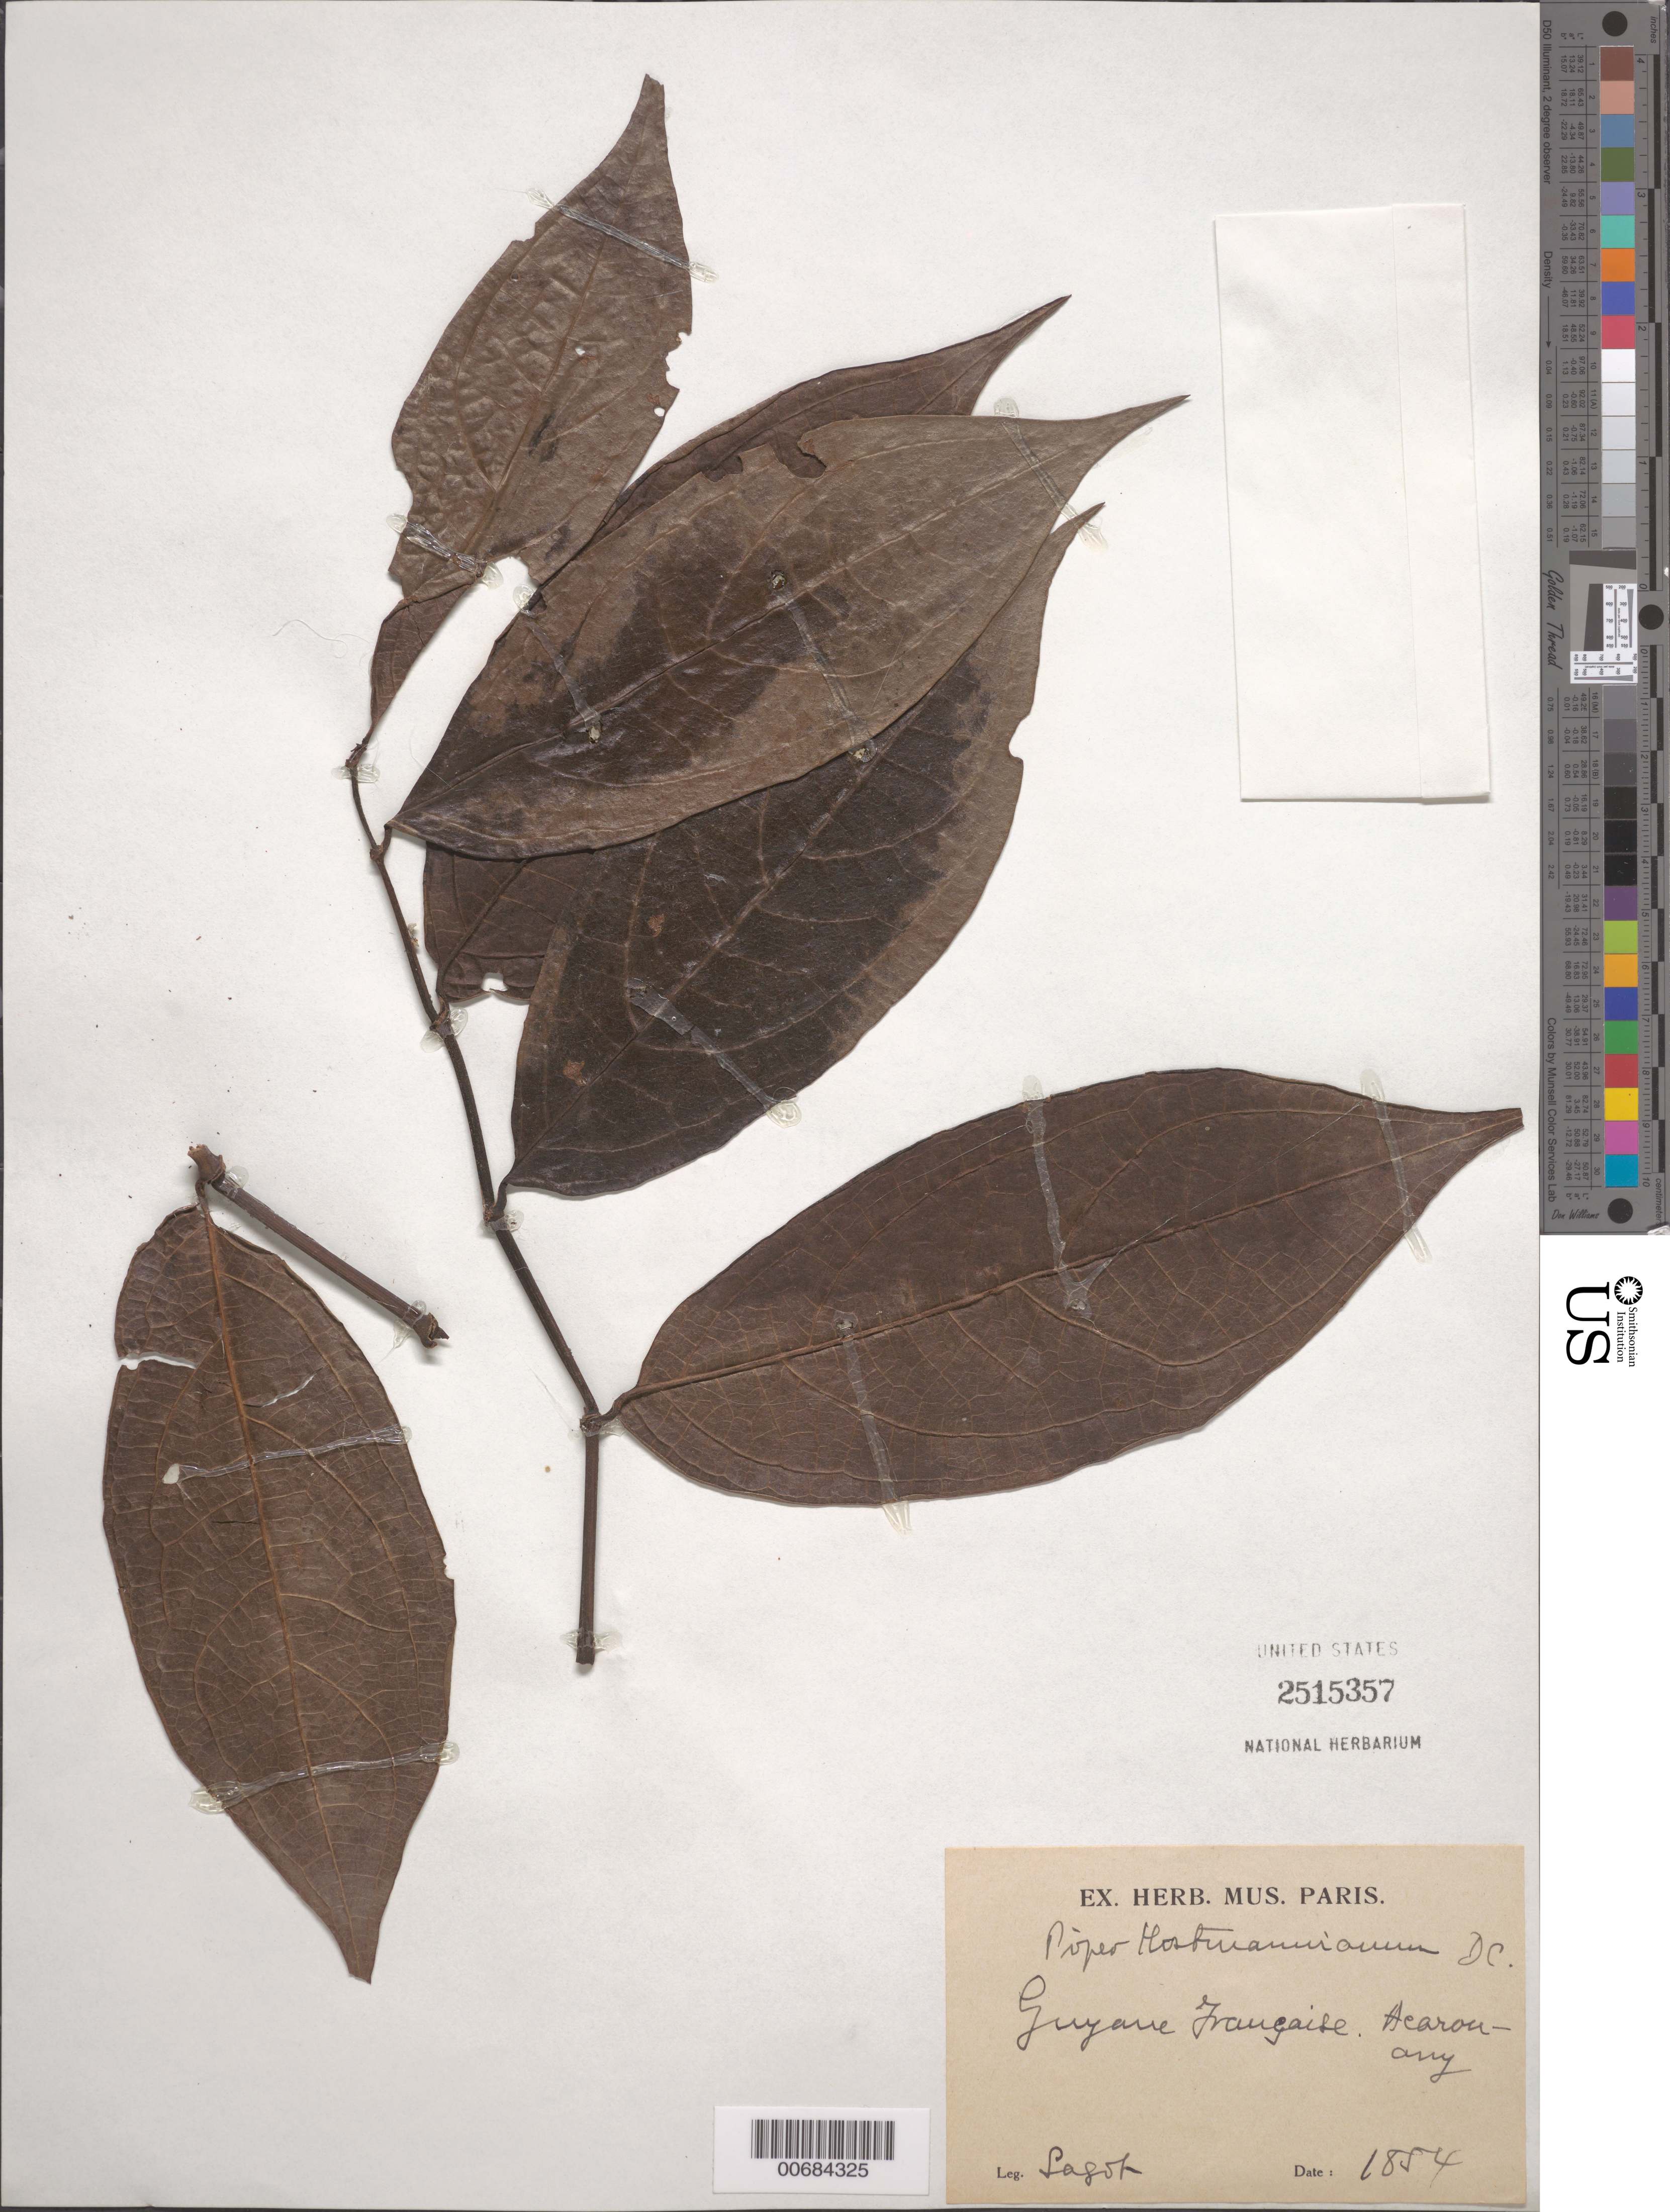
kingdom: Plantae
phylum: Tracheophyta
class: Magnoliopsida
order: Piperales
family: Piperaceae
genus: Piper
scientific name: Piper hostmannianum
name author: (Miq.) C. DC.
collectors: P. A. Sagot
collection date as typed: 1854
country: French Guiana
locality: Acarouany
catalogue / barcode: US 2515357